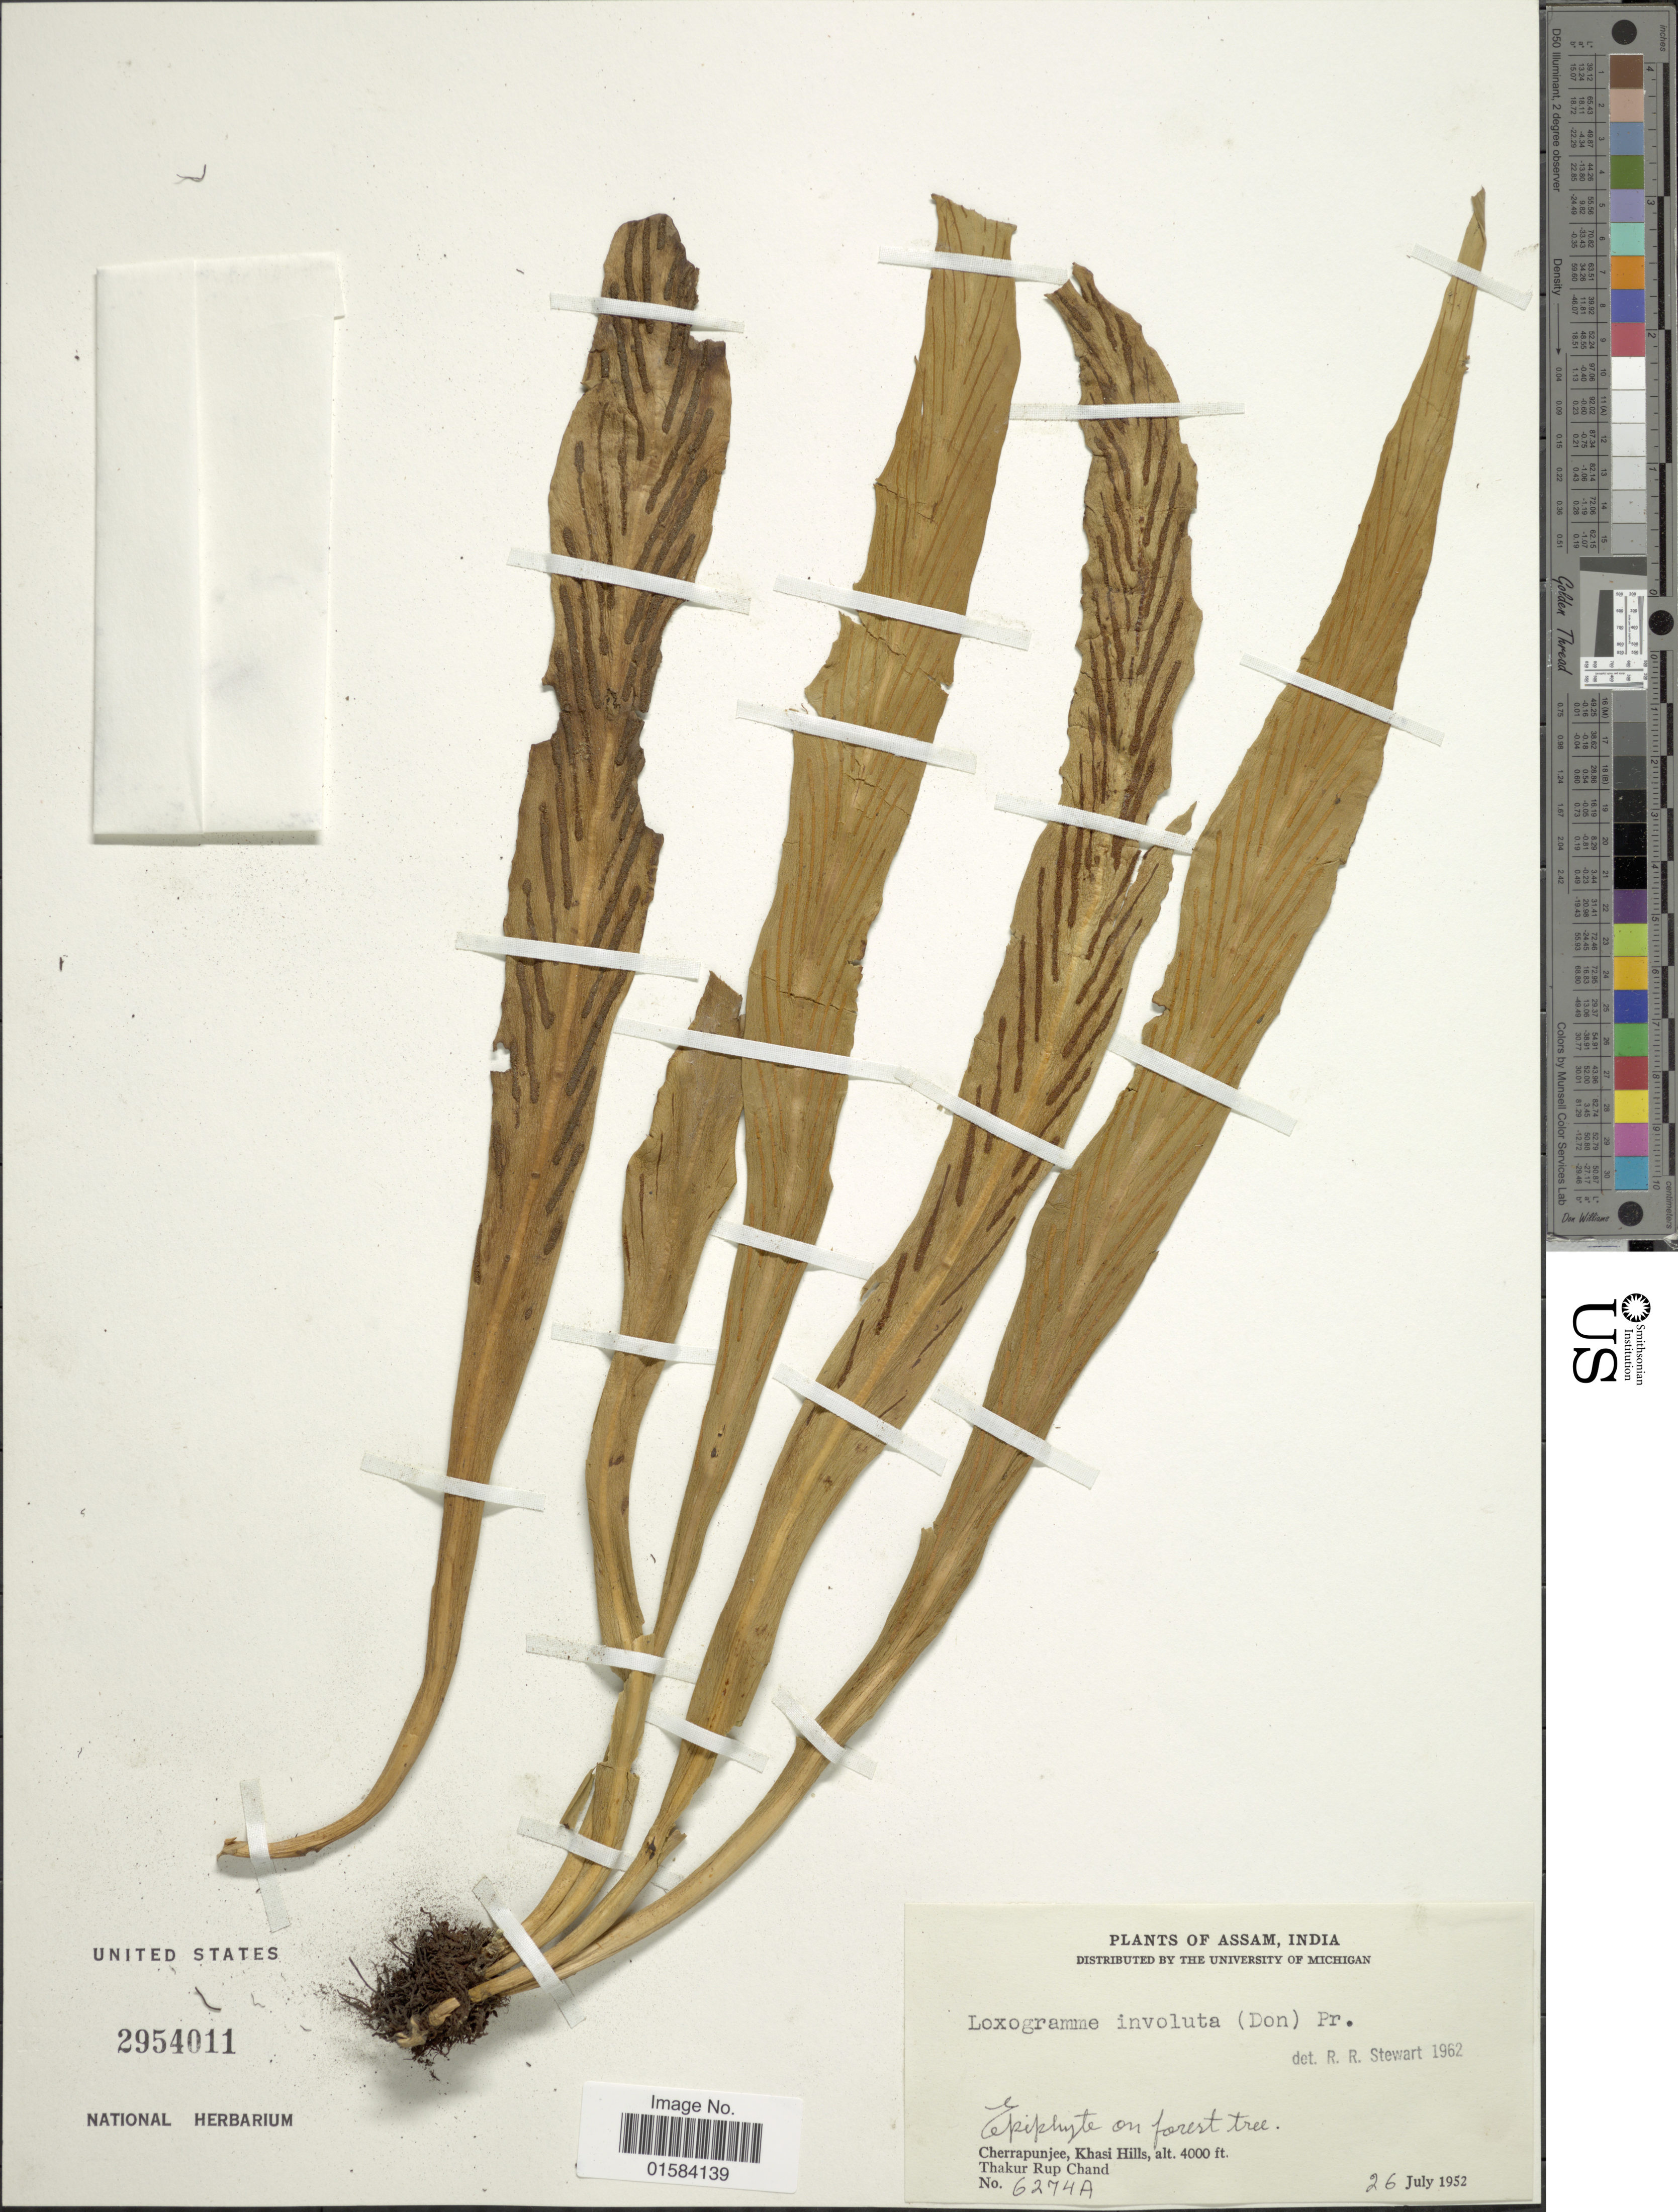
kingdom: Plantae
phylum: Tracheophyta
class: Polypodiopsida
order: Polypodiales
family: Polypodiaceae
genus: Loxogramme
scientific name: Loxogramme involuta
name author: (D. Don) C. Presl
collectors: T. R. Chand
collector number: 6274A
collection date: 1952-07-26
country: India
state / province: Meghalaya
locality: Cherrapunjee, Khasi Hills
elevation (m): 1219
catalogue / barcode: US 2954011